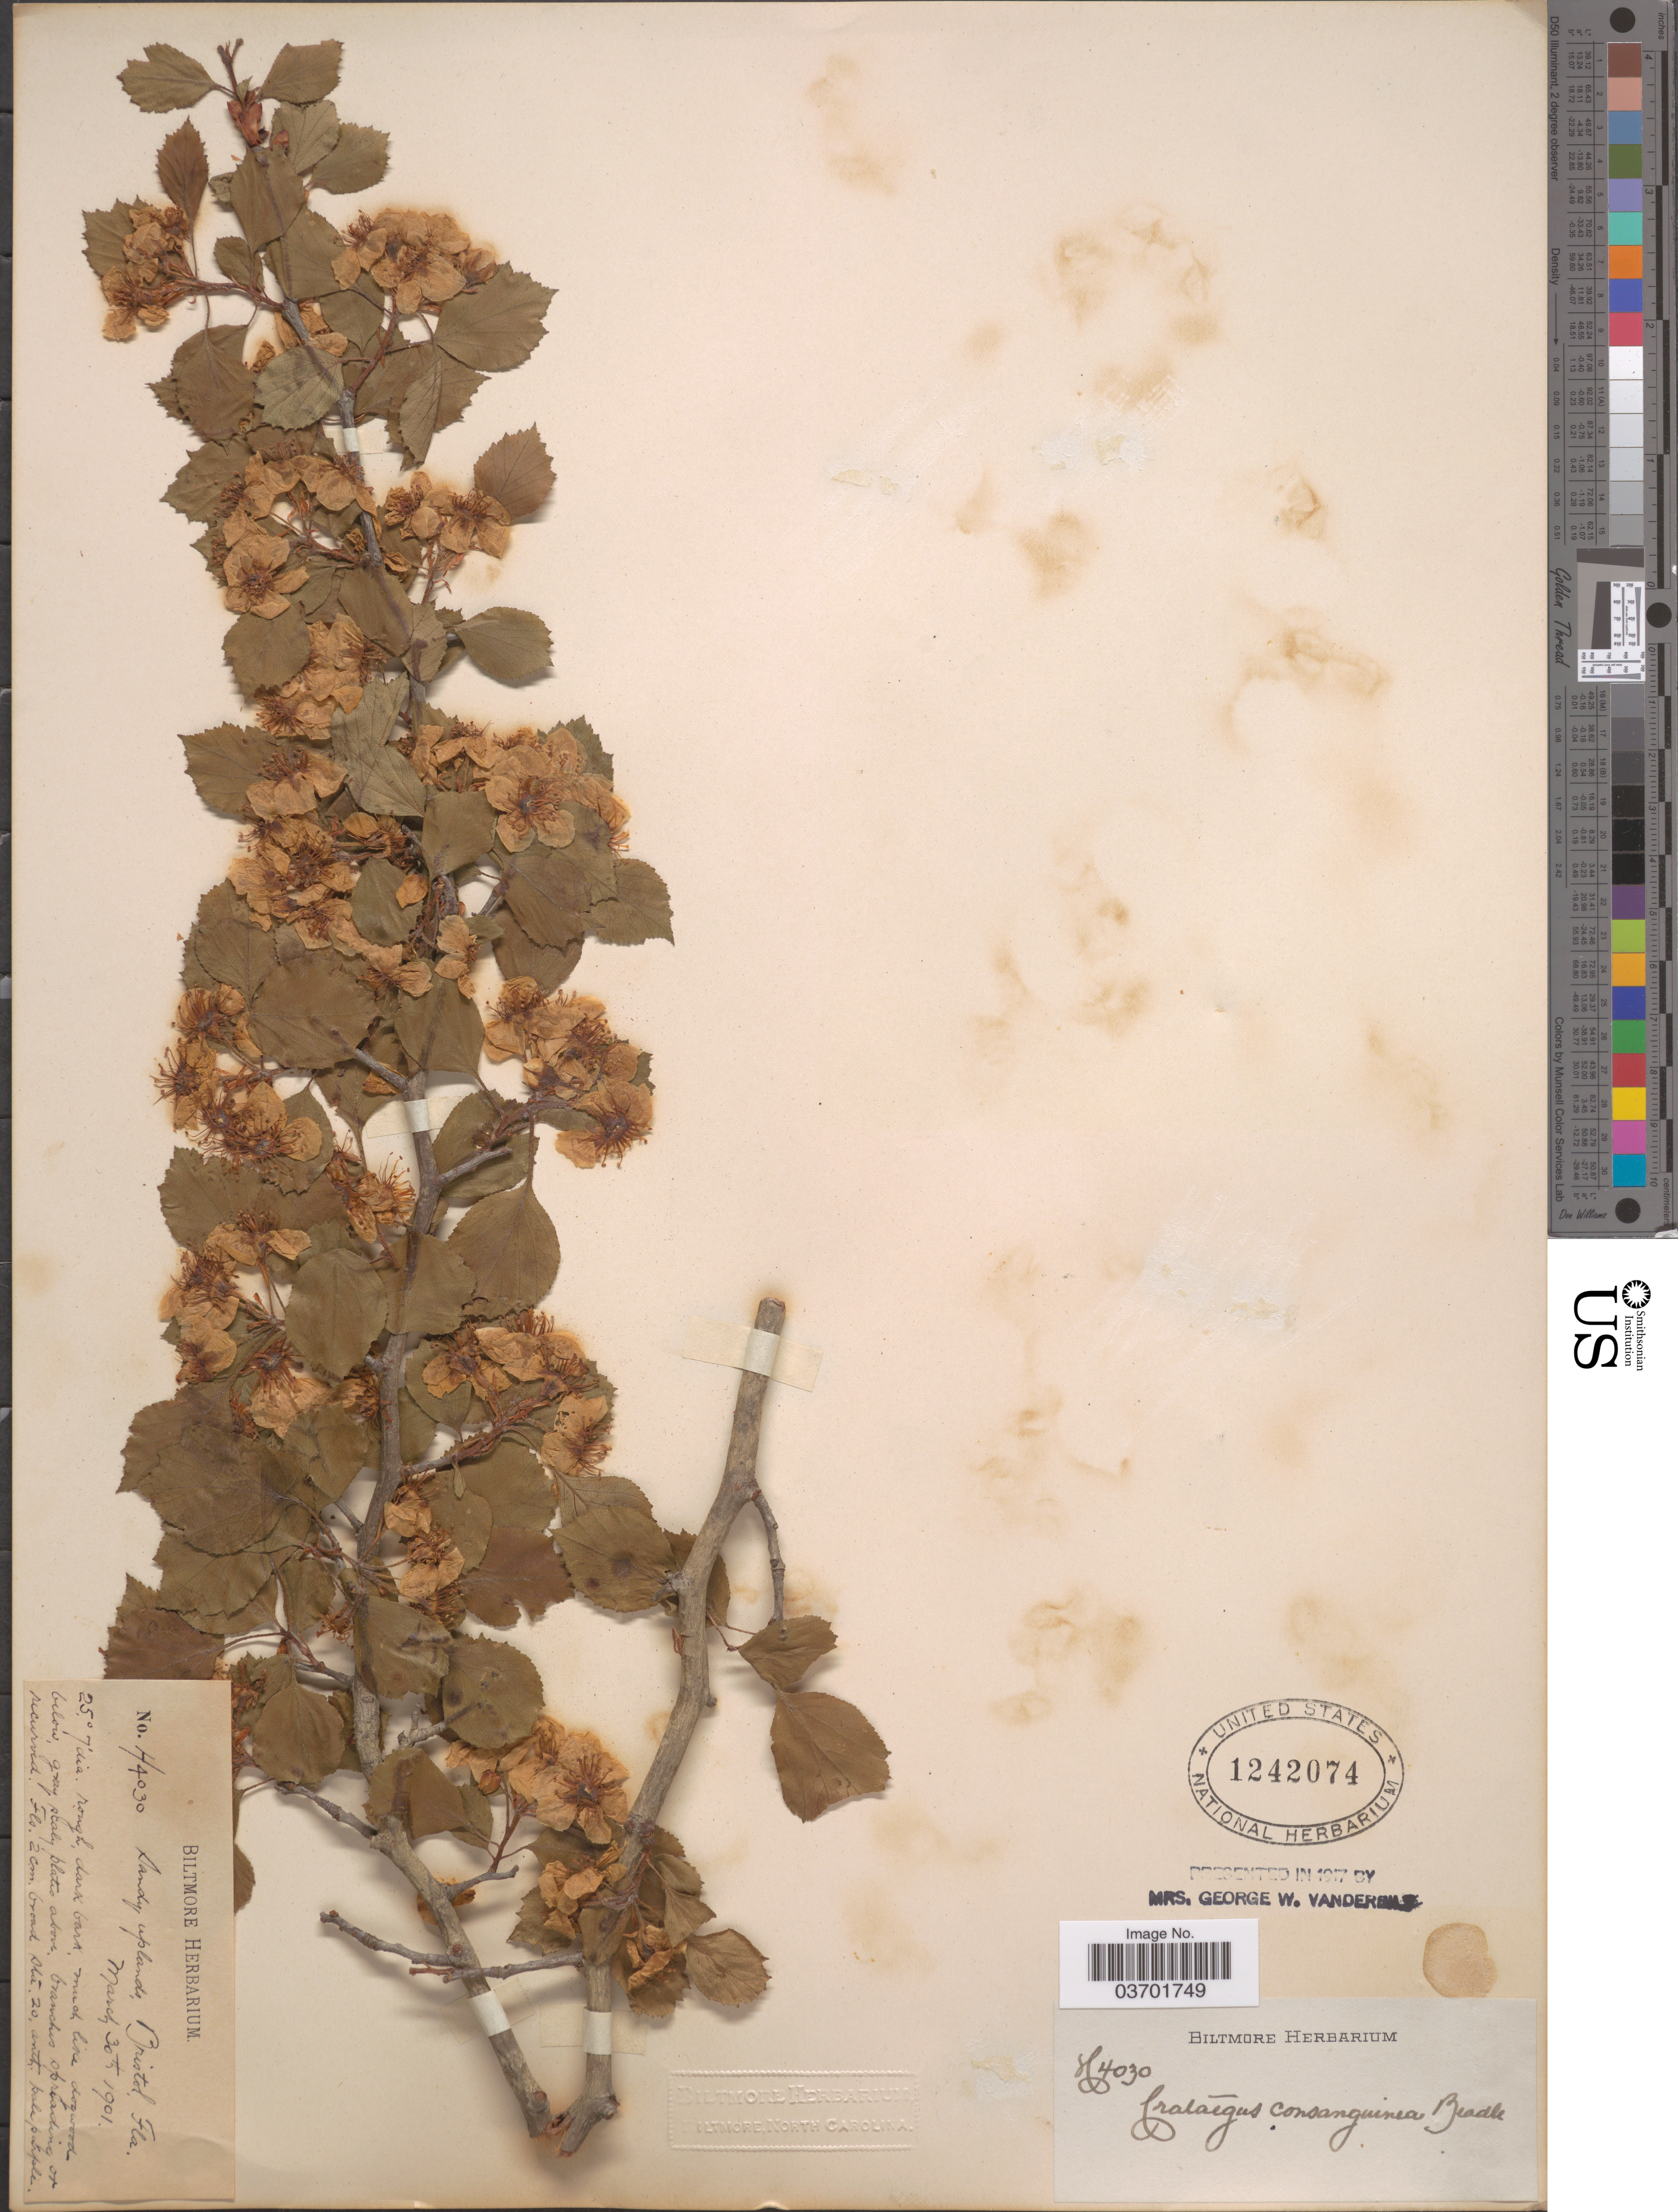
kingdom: Plantae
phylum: Tracheophyta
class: Magnoliopsida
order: Rosales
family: Rosaceae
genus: Crataegus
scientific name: Crataegus segnis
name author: Beadle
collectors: ex herb. Biltmore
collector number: H4030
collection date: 1901-03-30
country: United States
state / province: Florida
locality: Sandy uplands, Bristol.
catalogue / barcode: US 1242074